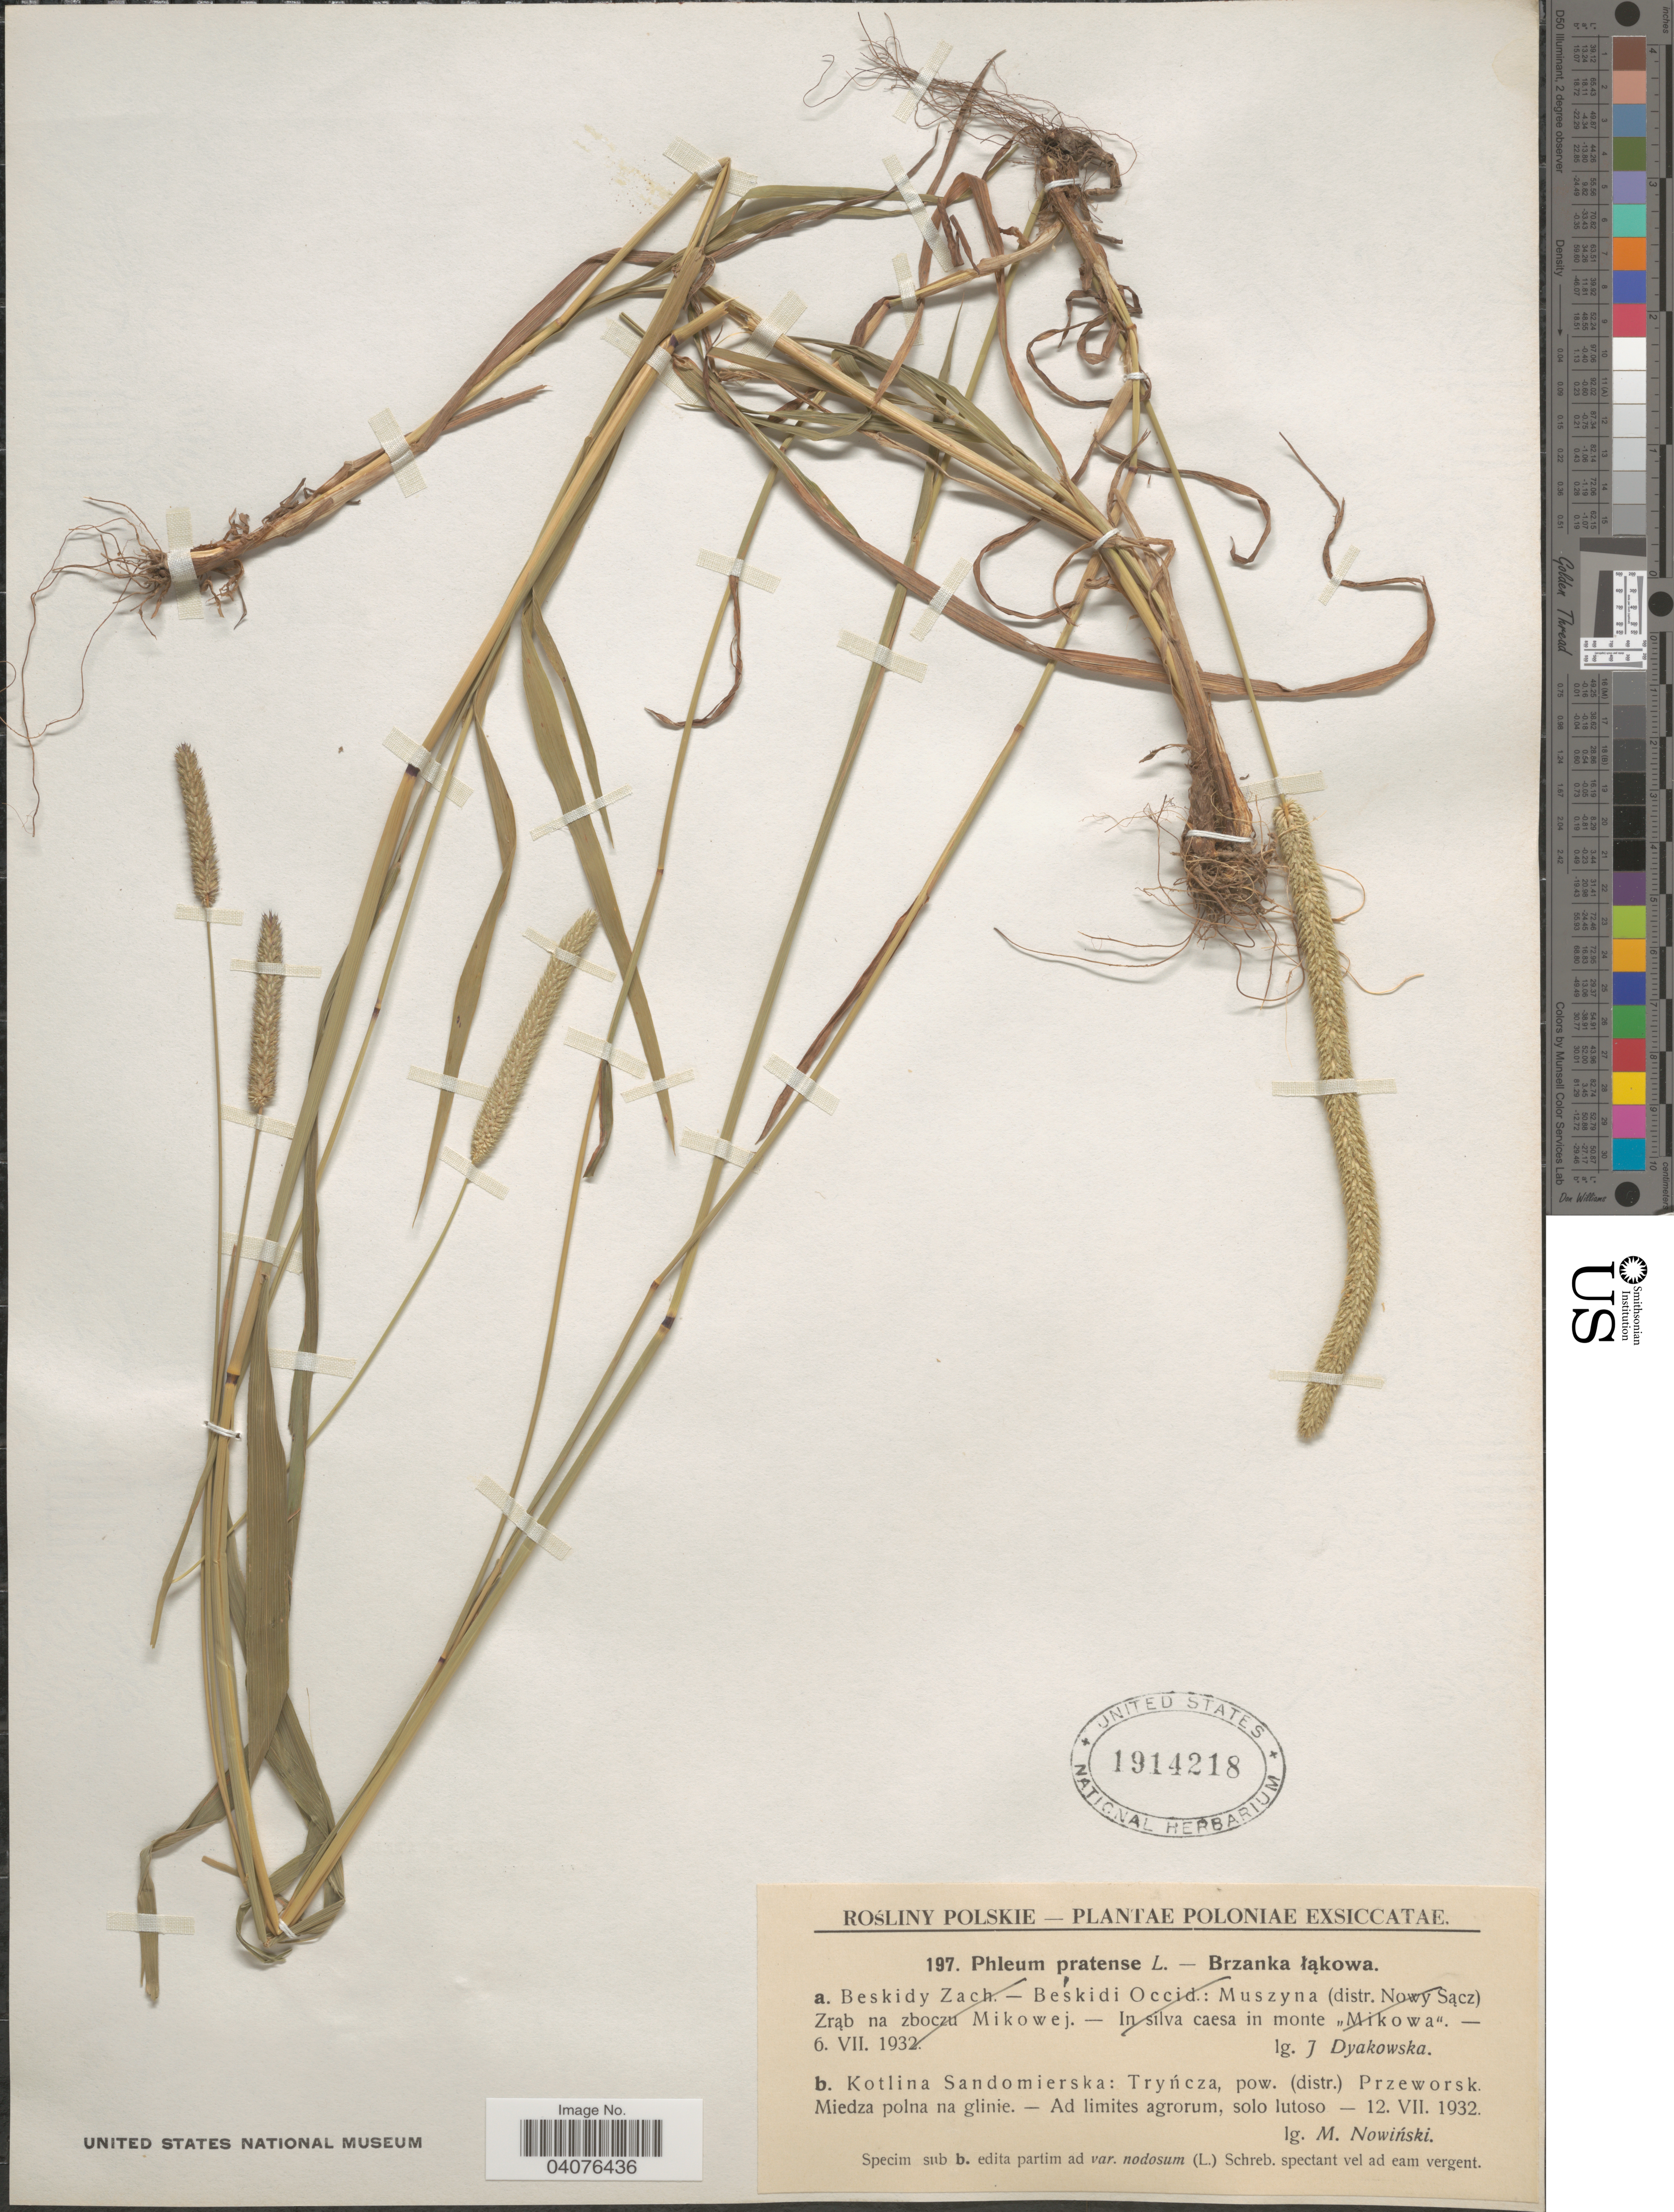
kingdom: Plantae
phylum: Tracheophyta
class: Liliopsida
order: Poales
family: Poaceae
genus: Phleum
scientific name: Phleum pratense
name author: L.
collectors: M. Nowinski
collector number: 197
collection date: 1932-07-12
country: Poland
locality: Kotlina Sandomierska: Tryńcza, pow. (distr.) Przeworsk. Miedza polna na glinie. - Ad limites agrorum, solo lutoso.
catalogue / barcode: US 1914218